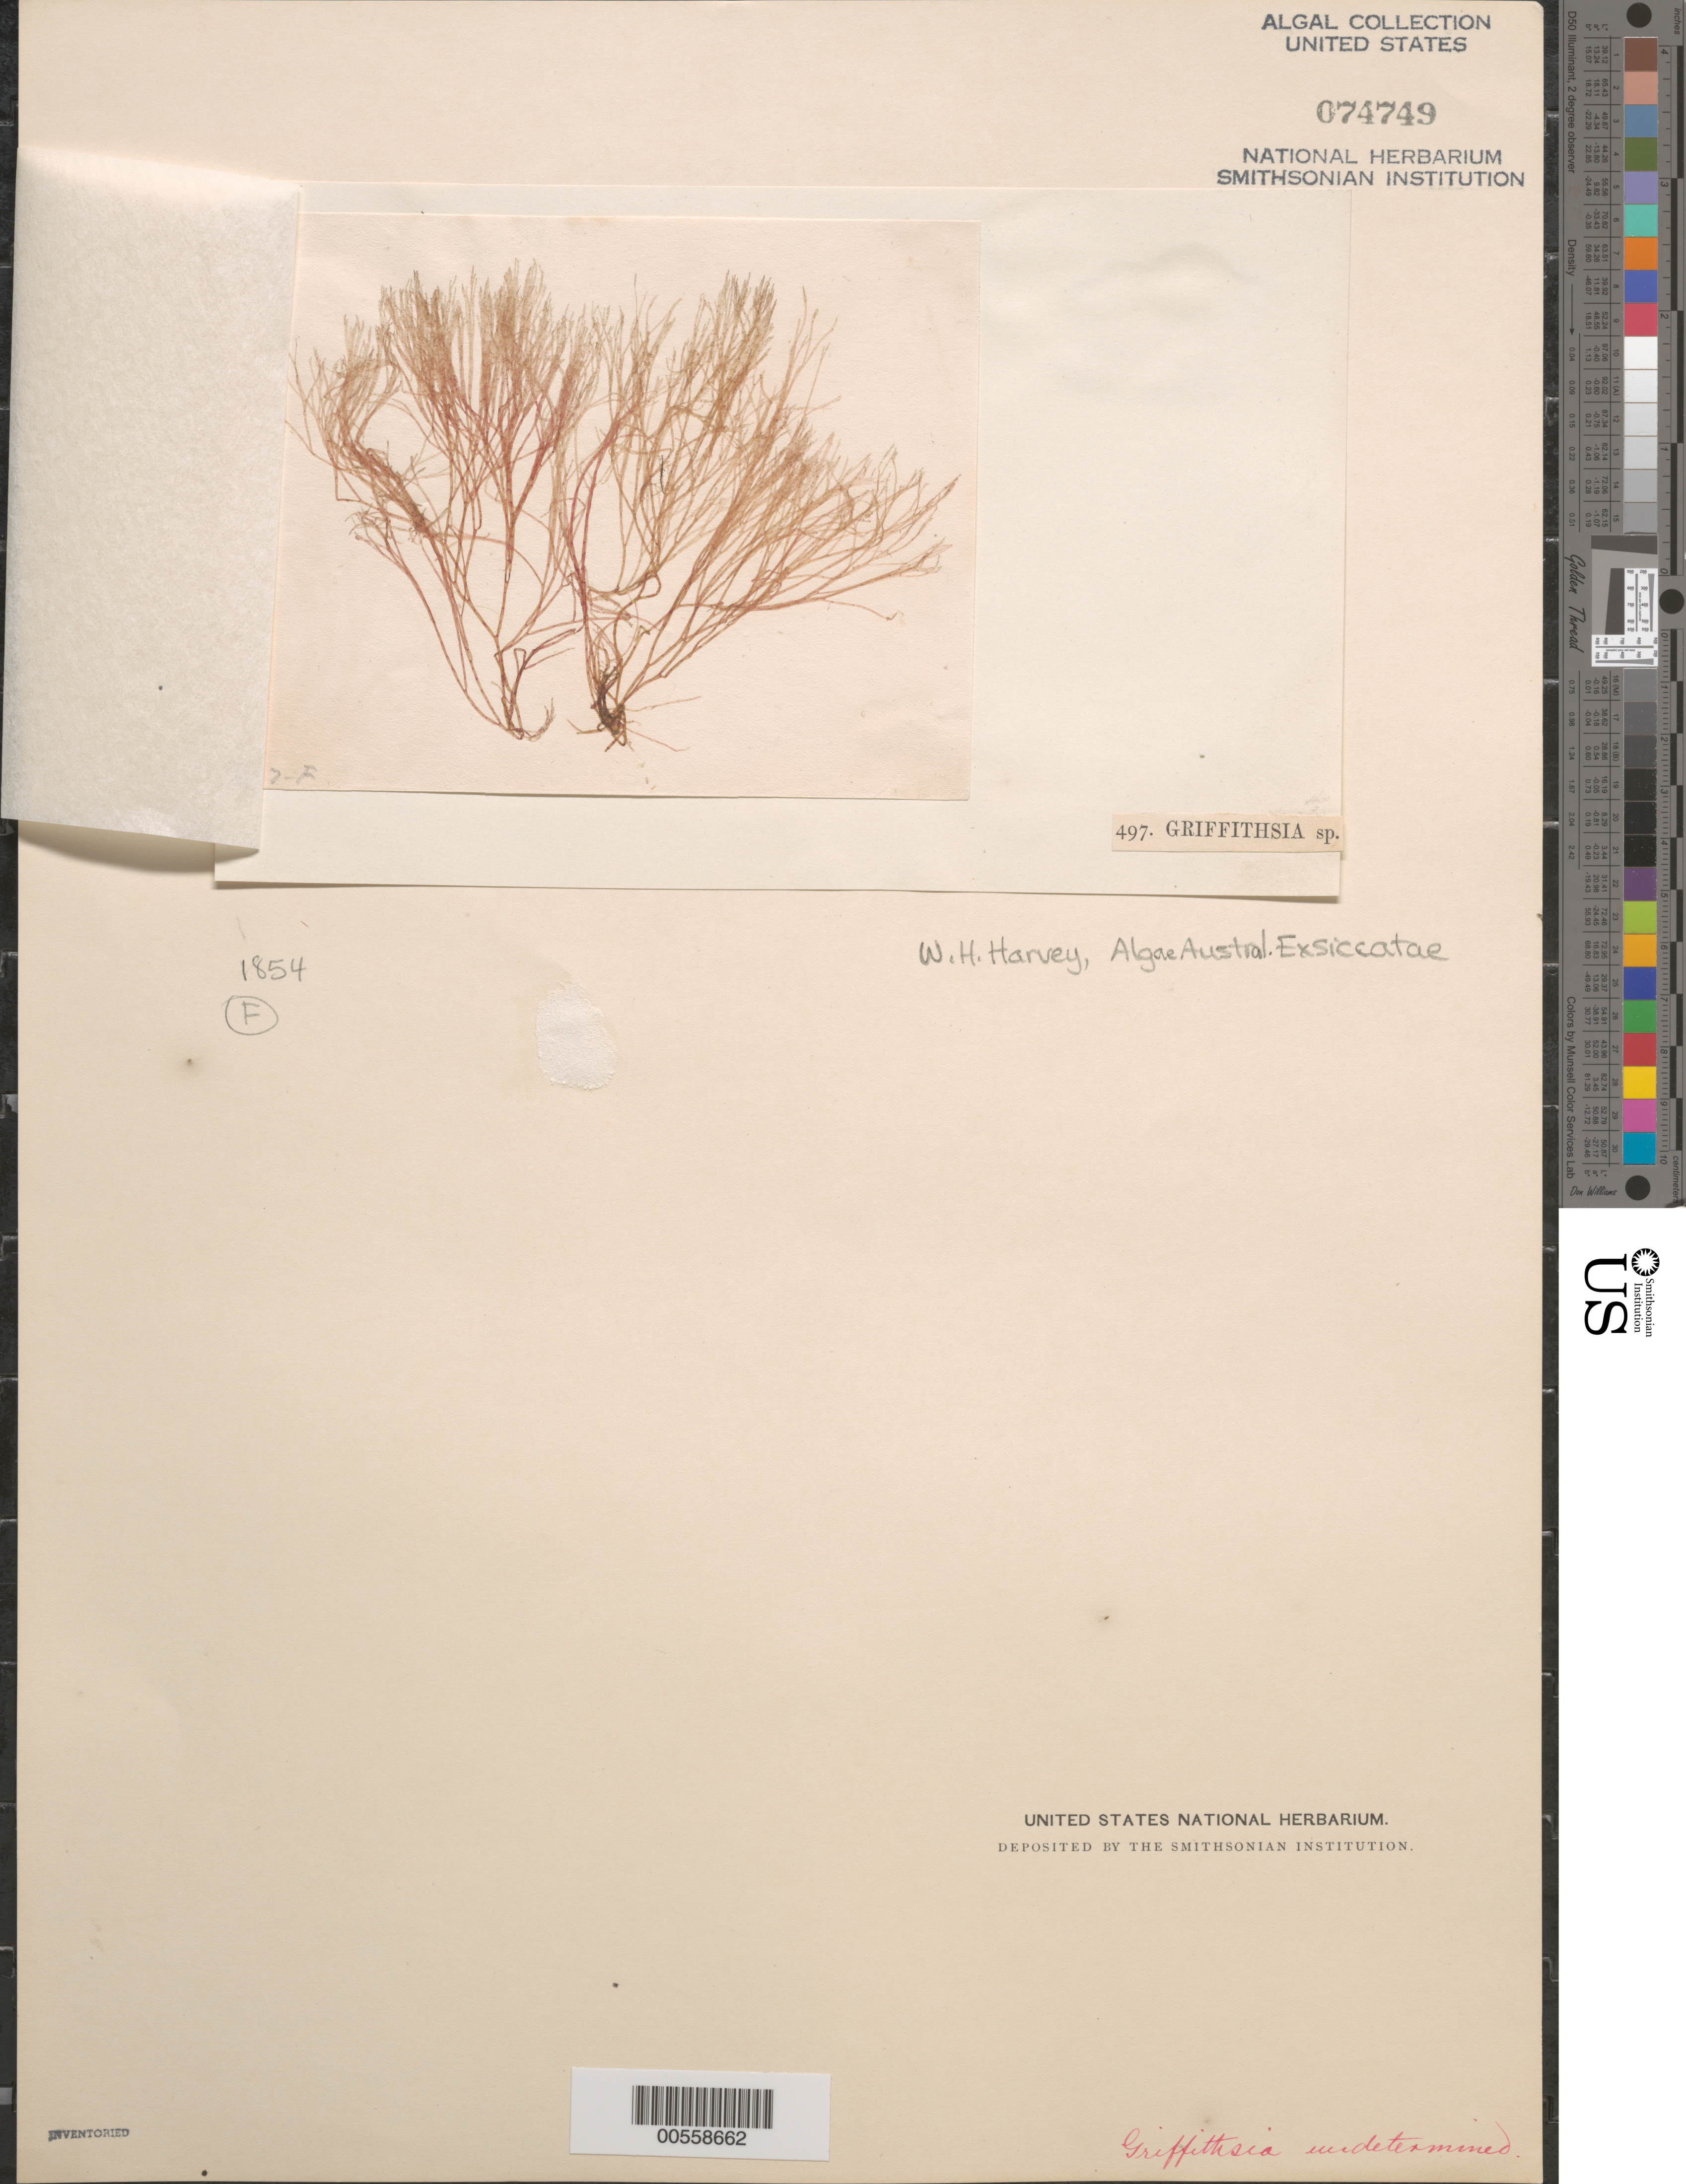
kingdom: Plantae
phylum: Rhodophyta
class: Florideophyceae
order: Ceramiales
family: Wrangeliaceae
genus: Griffithsia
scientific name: Griffithsia sp.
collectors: W. Harvey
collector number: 497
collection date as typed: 1854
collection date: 1854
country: Australia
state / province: Western Australia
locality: Princess Royal Harbor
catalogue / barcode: US 74749